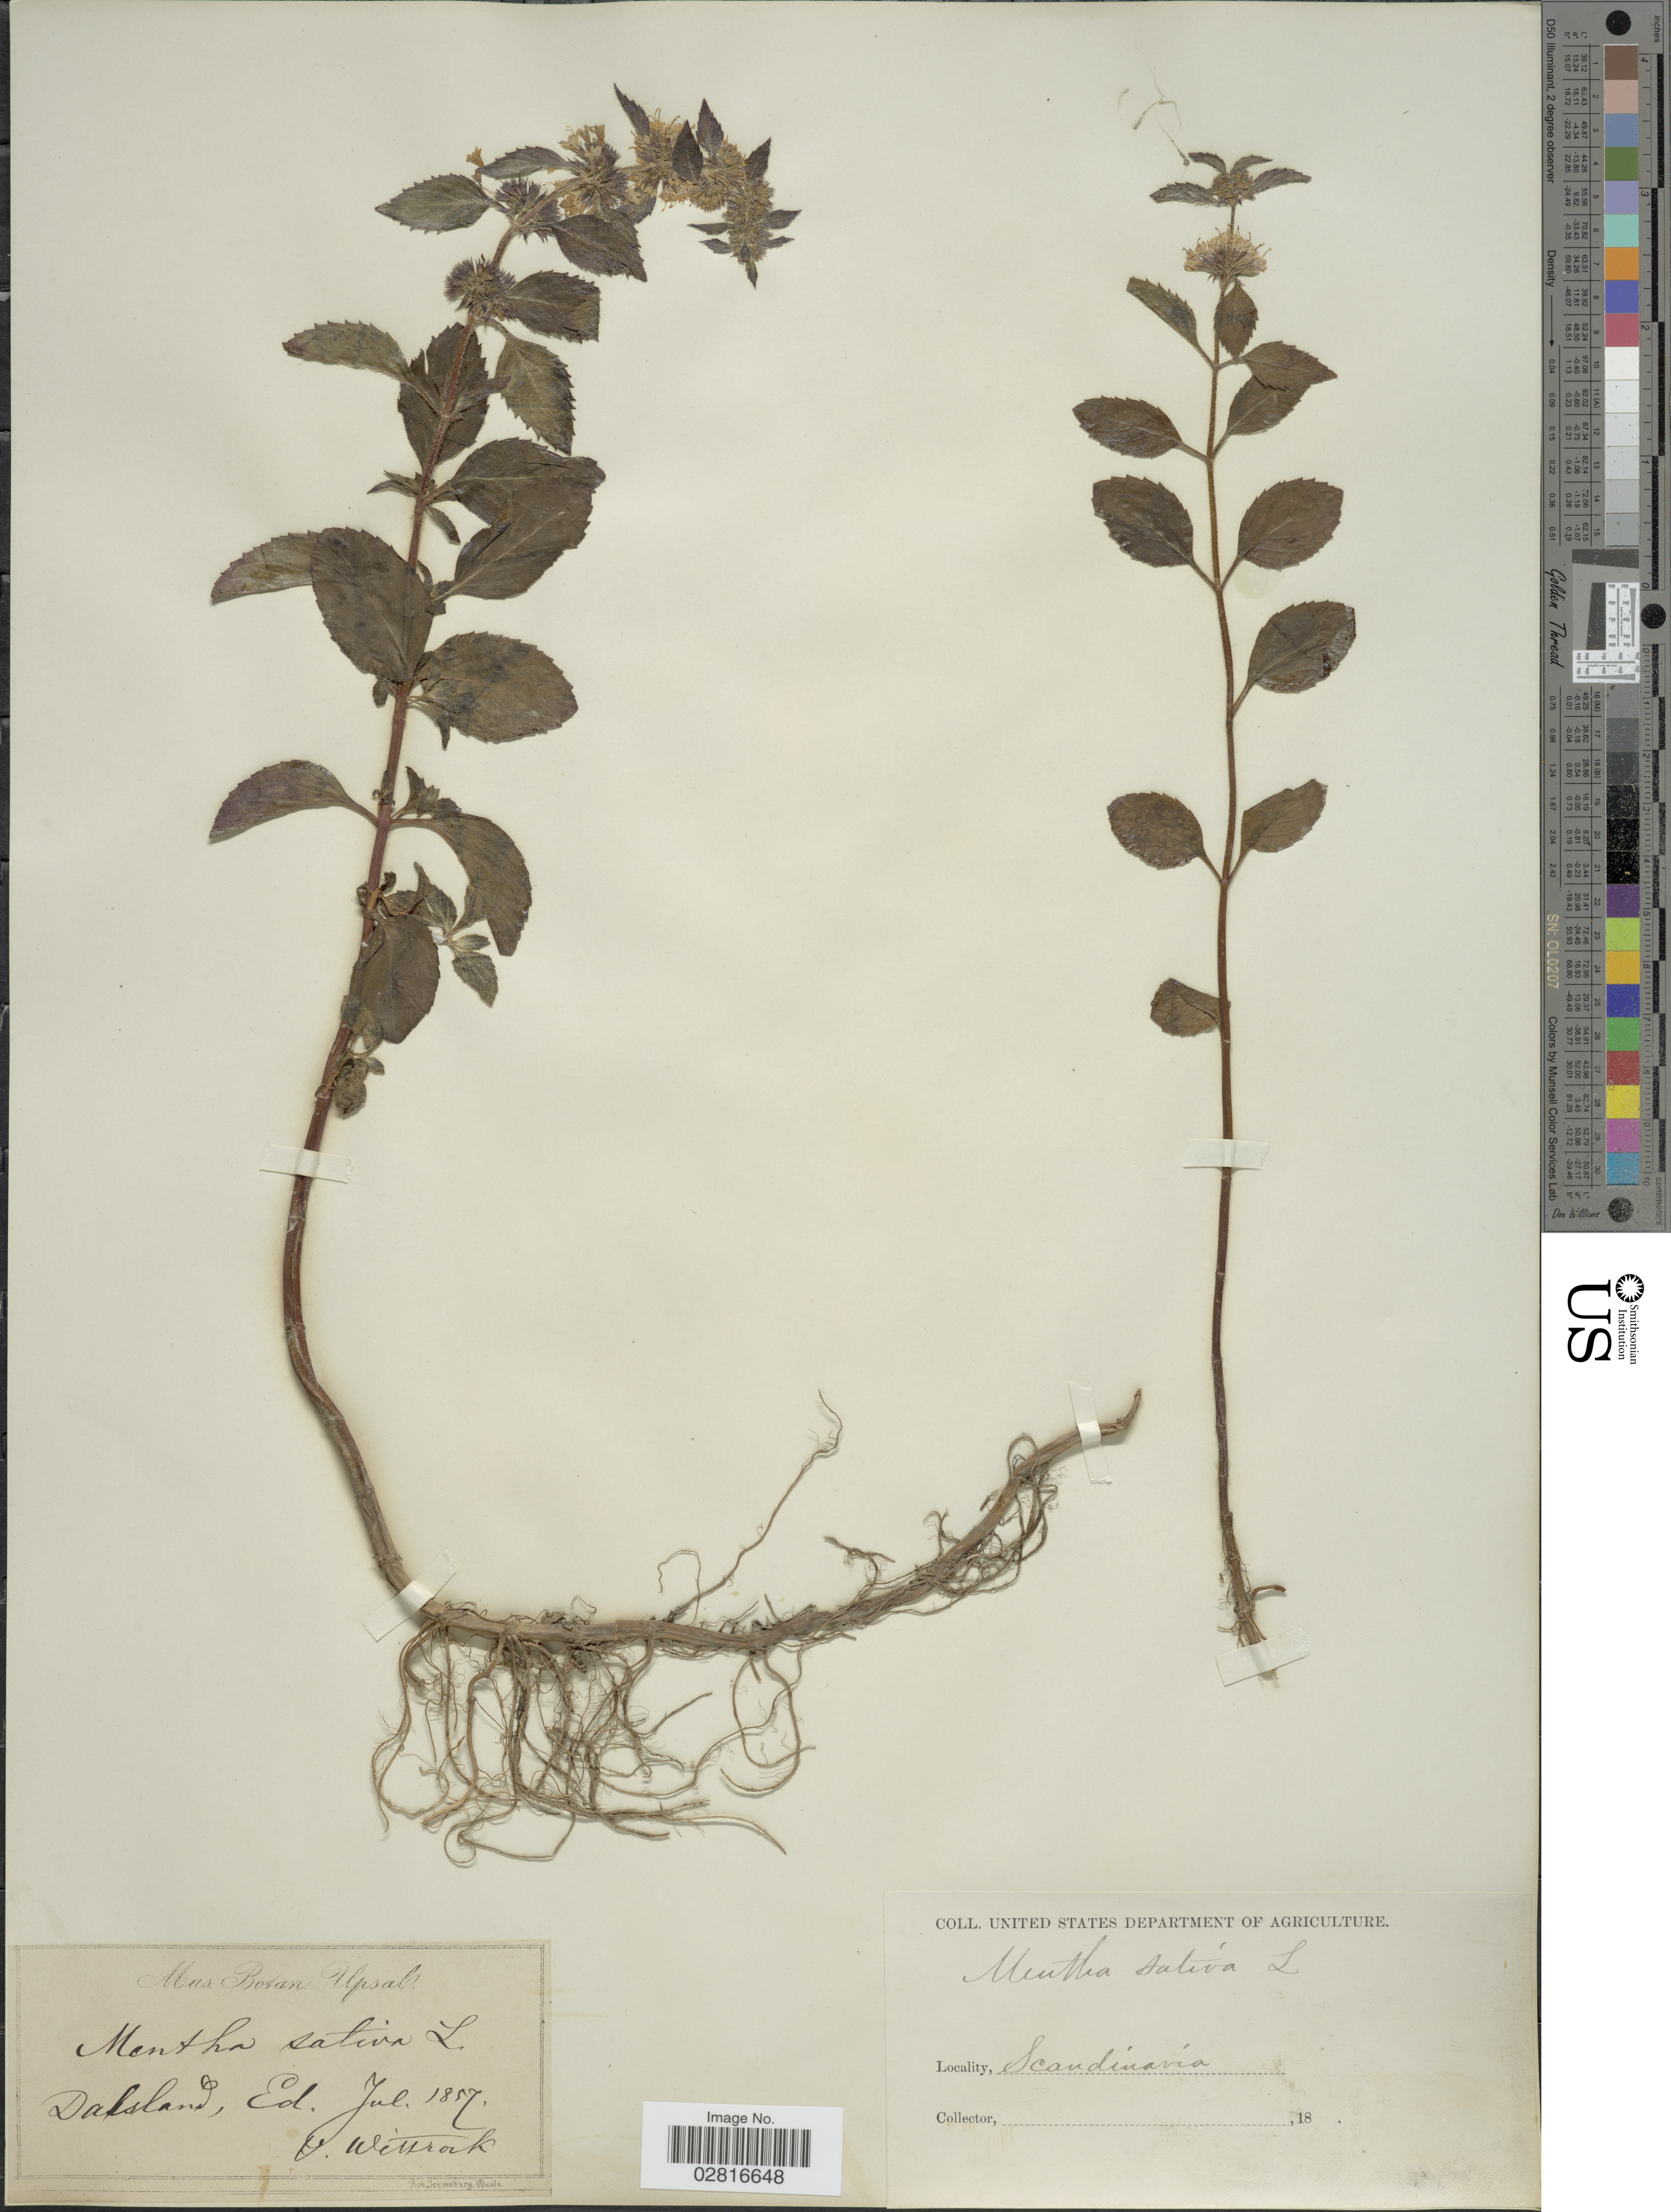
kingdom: Plantae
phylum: Tracheophyta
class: Magnoliopsida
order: Lamiales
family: Lamiaceae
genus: Mentha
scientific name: Mentha x sativa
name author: L.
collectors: V. B. Wittrock & C. F. O. Nordstedt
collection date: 1857-07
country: Sweden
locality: Scandinavia. Dalsland, Ed.